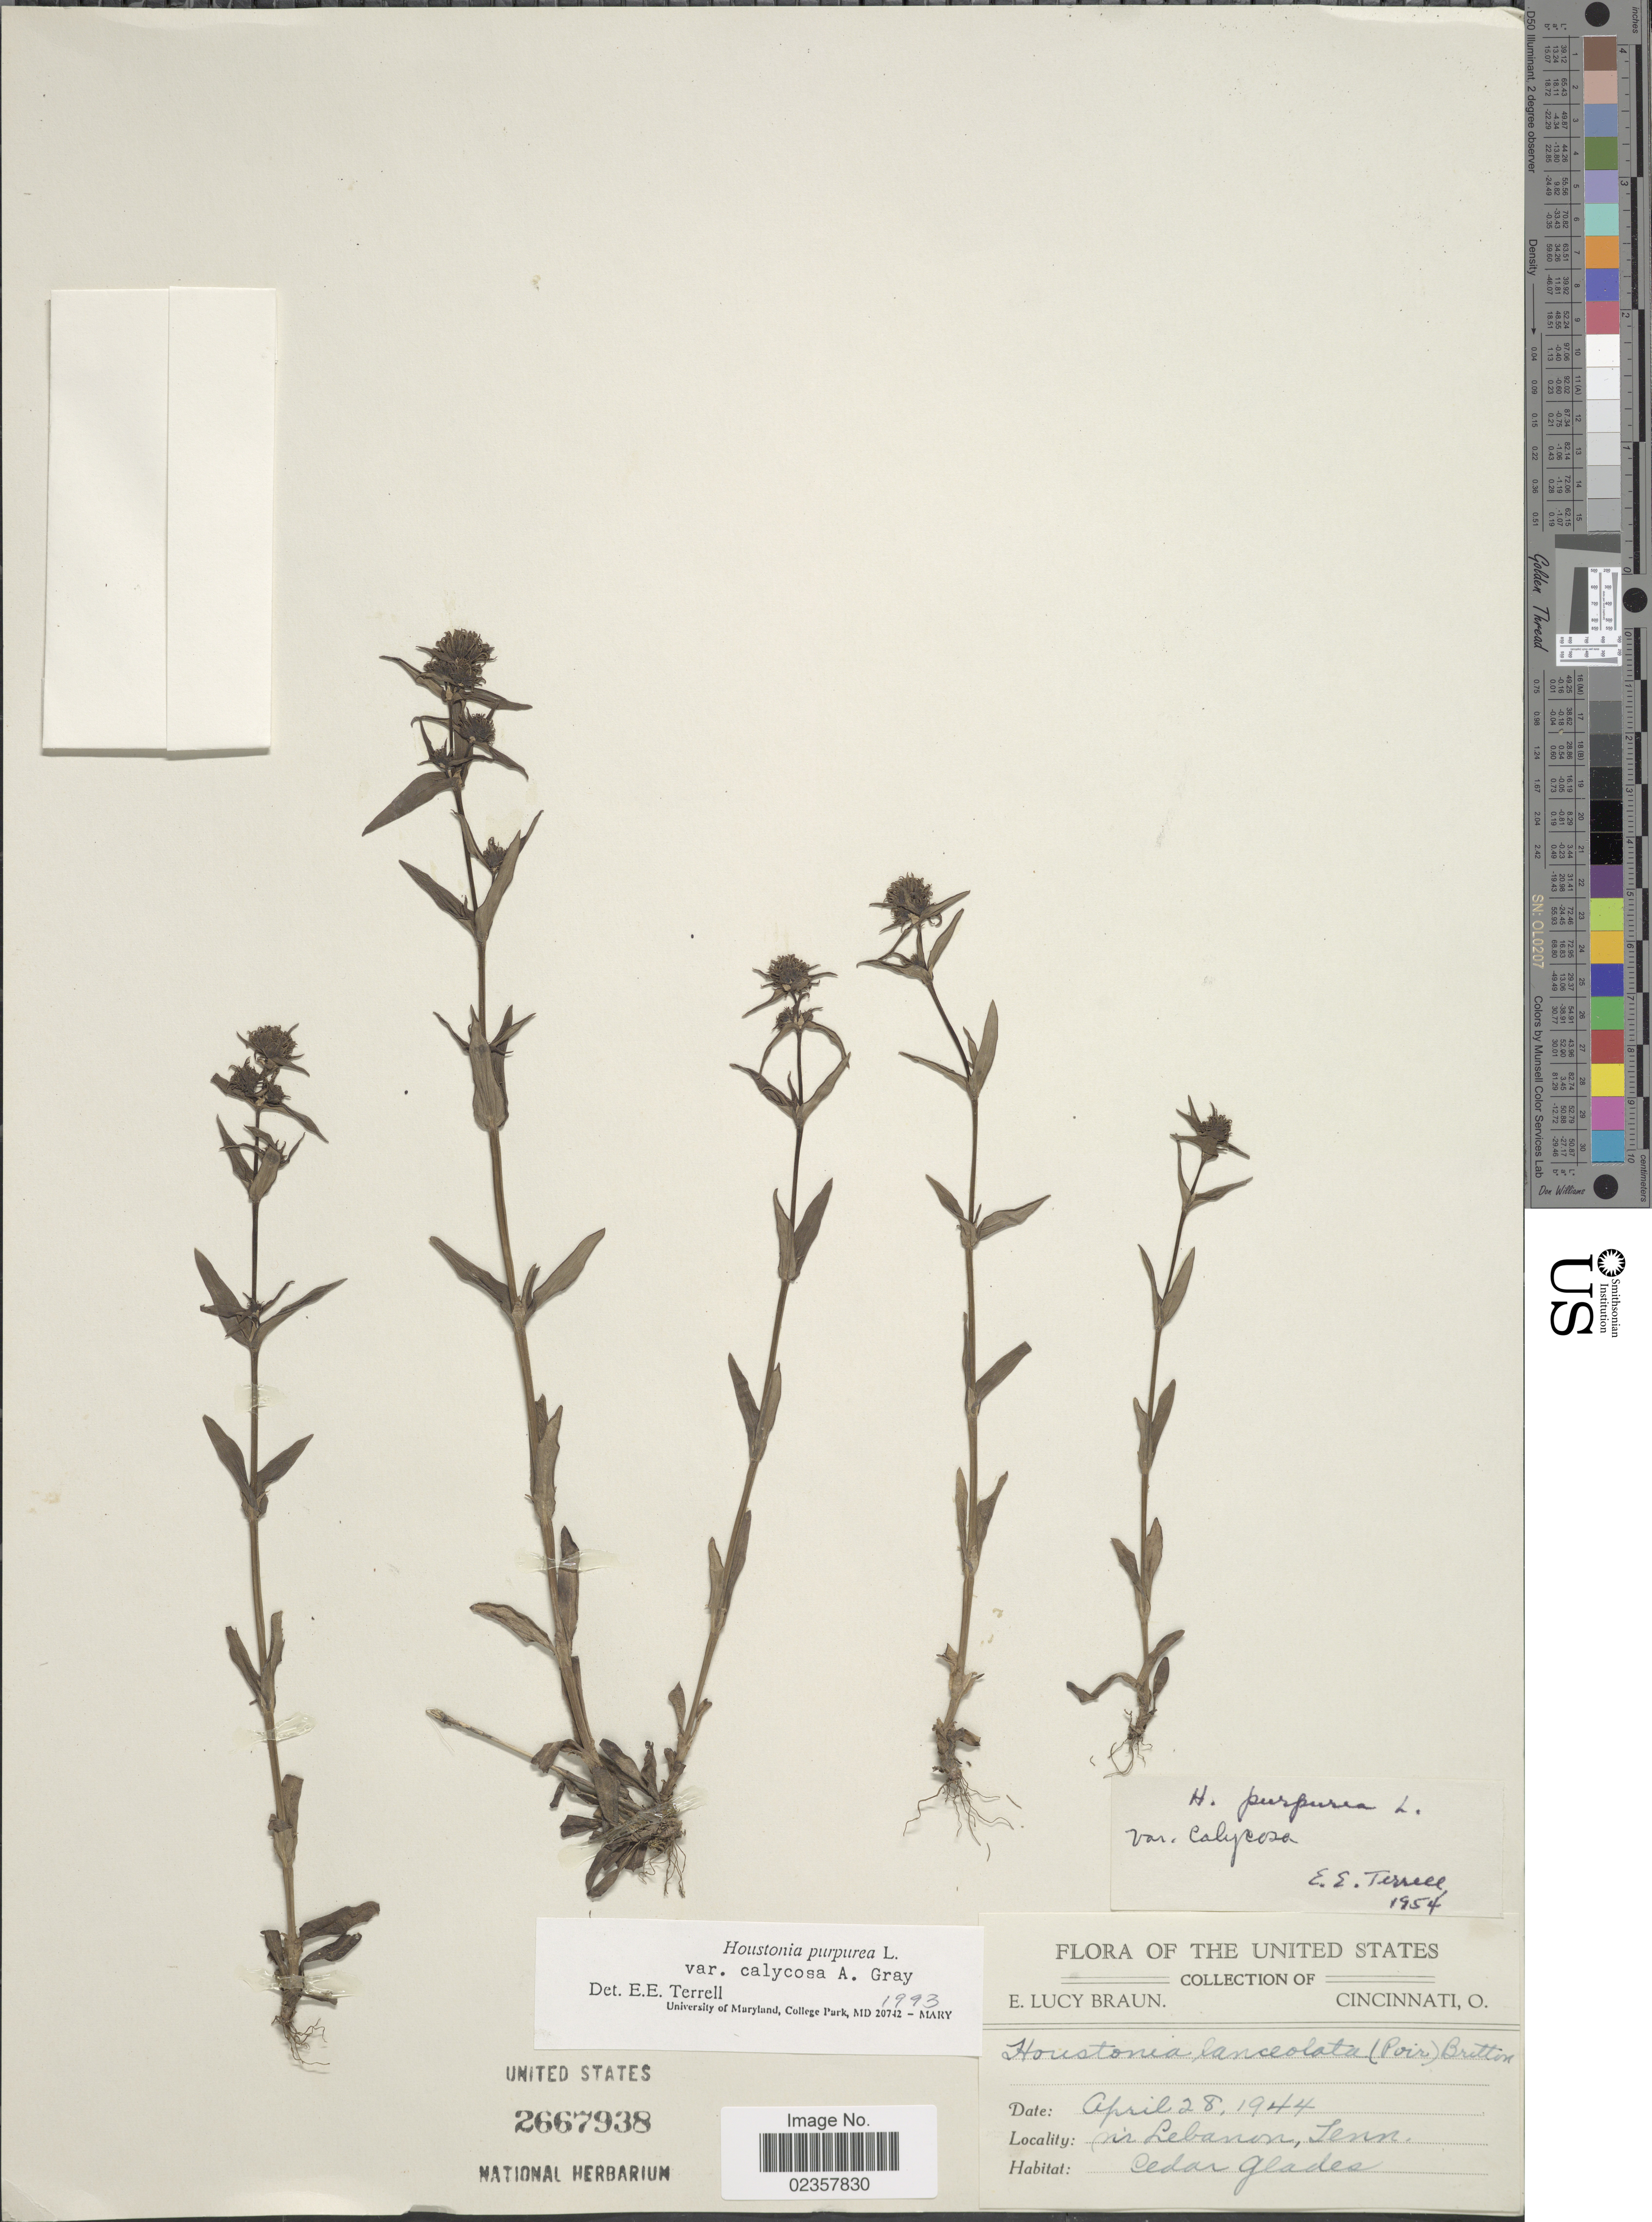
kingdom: Plantae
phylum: Tracheophyta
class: Magnoliopsida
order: Gentianales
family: Rubiaceae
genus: Houstonia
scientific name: Houstonia purpurea var. calycosa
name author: A. Gray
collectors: E. L. Braun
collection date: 1944-04-28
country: United States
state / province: Tennessee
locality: In Lebanon, Tenn. Cedar glades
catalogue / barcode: US 2667938